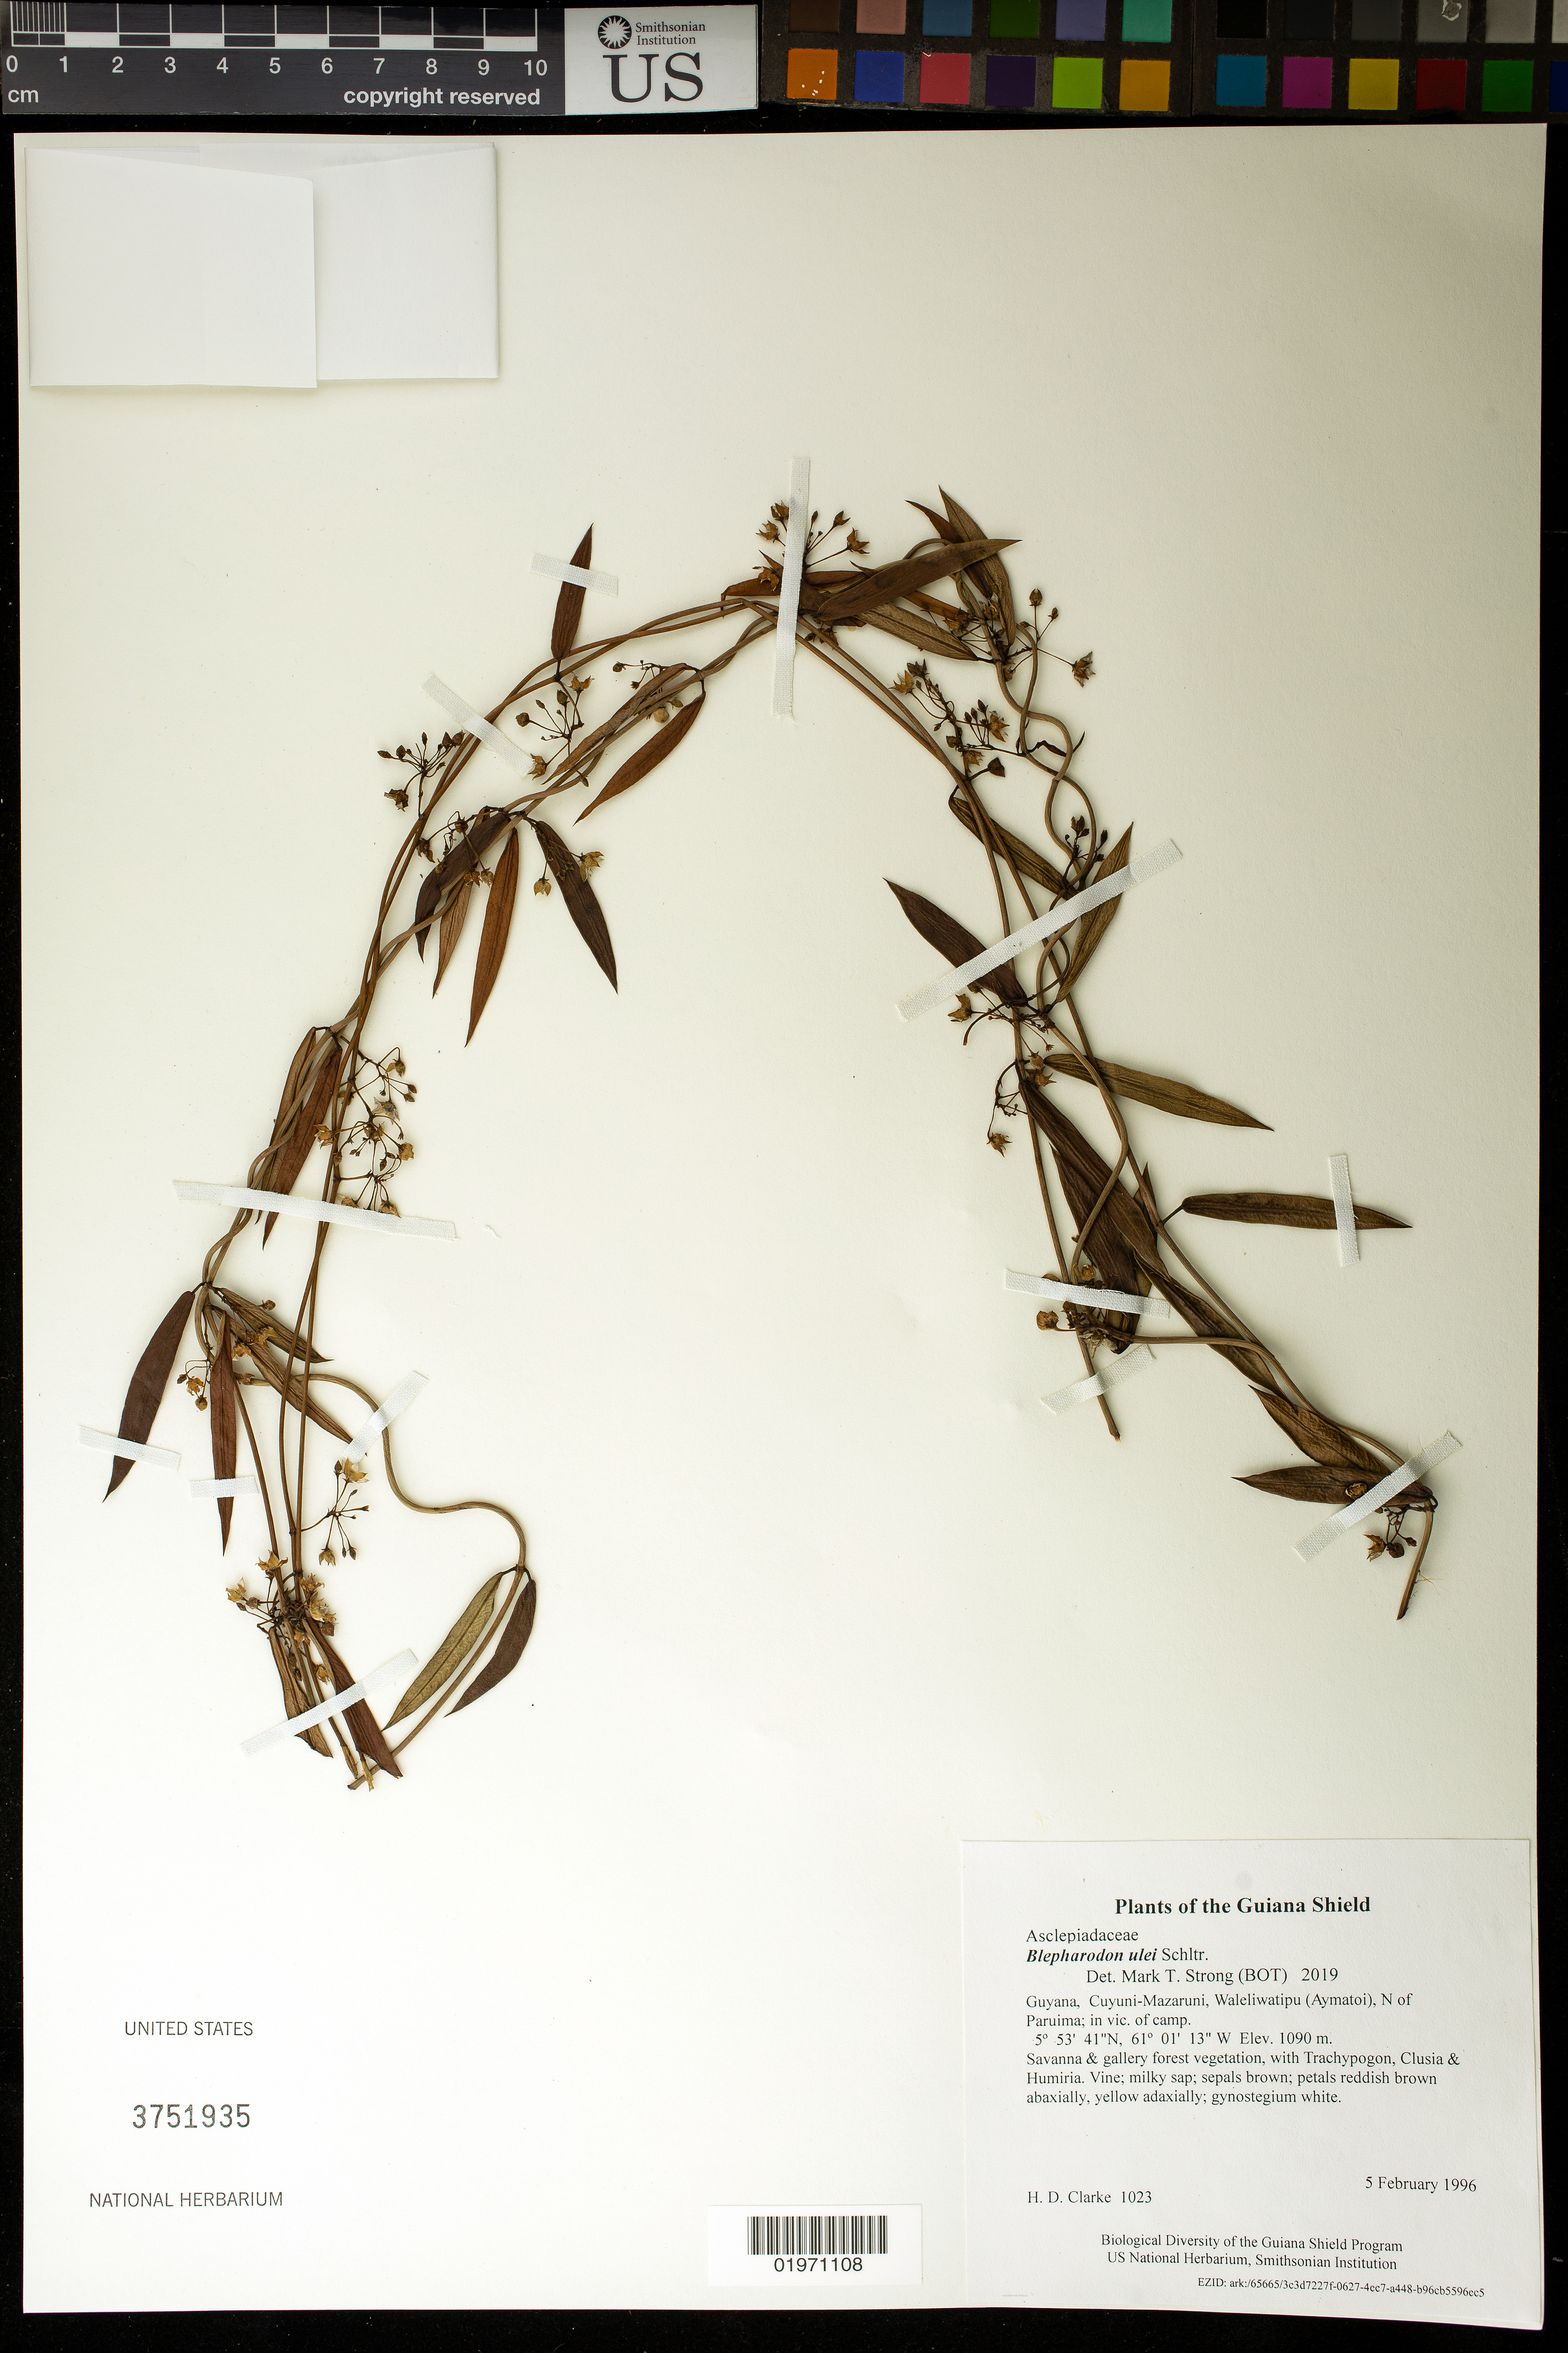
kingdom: Plantae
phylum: Tracheophyta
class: Magnoliopsida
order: Gentianales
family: Apocynaceae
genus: Blepharodon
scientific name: Blepharodon ulei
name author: Schltr.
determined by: Strong, Mark T., (BOT), Smithsonian Institution - National Museum of Natural History (UNITED STATES)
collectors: H. D. Clarke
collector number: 1023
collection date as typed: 5 February 1996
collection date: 1996-02-05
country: Guyana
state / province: Cuyuni-Mazaruni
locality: Waleliwatipu (Aymatoi), N of Paruima; in vic. of camp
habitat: Savanna & gallery forest vegetation, with Trachypogon, Clusia & Humiria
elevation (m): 1090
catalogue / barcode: US 3751935